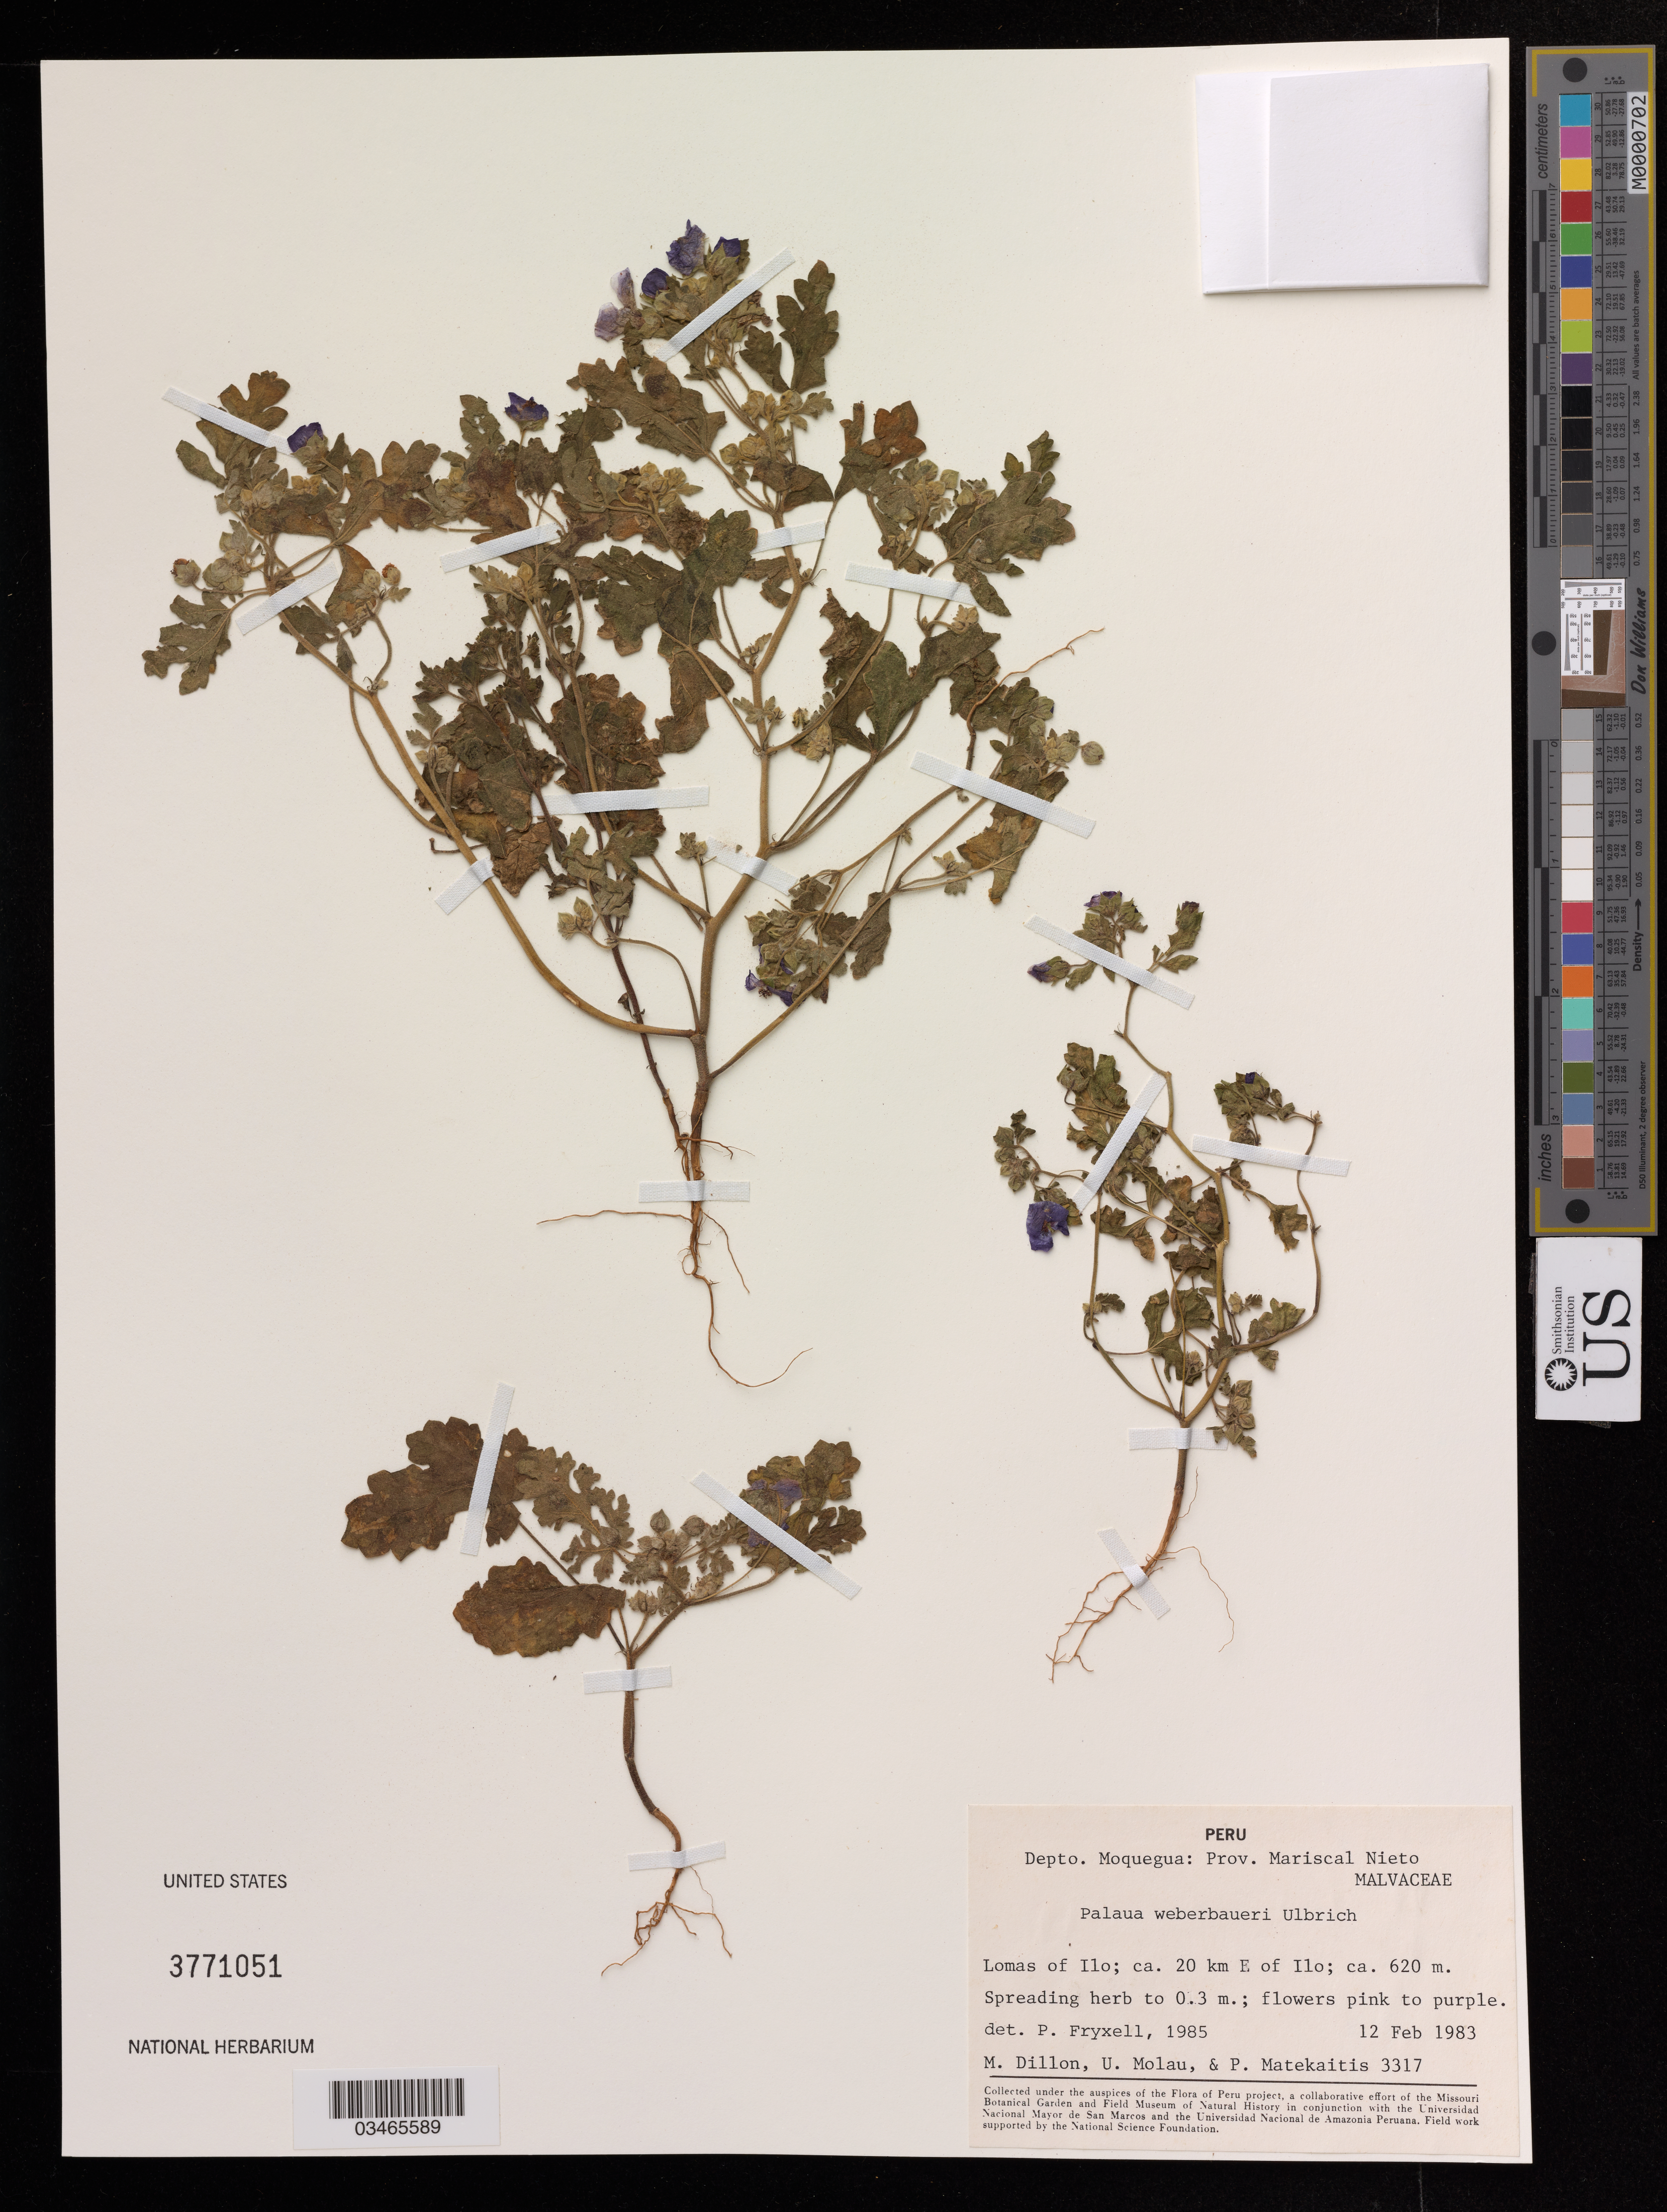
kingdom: Plantae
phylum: Tracheophyta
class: Magnoliopsida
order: Malvales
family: Malvaceae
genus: Palaua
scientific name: Palaua weberbaueri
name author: Ulbr.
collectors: M. O. Dillon & U. Molau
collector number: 3317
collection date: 1983-02-12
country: Peru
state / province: Moquegua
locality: Mariscal Nieto, Lomas of Ilo; ca. 20 km E if Ilo.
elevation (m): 620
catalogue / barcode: US 3771051